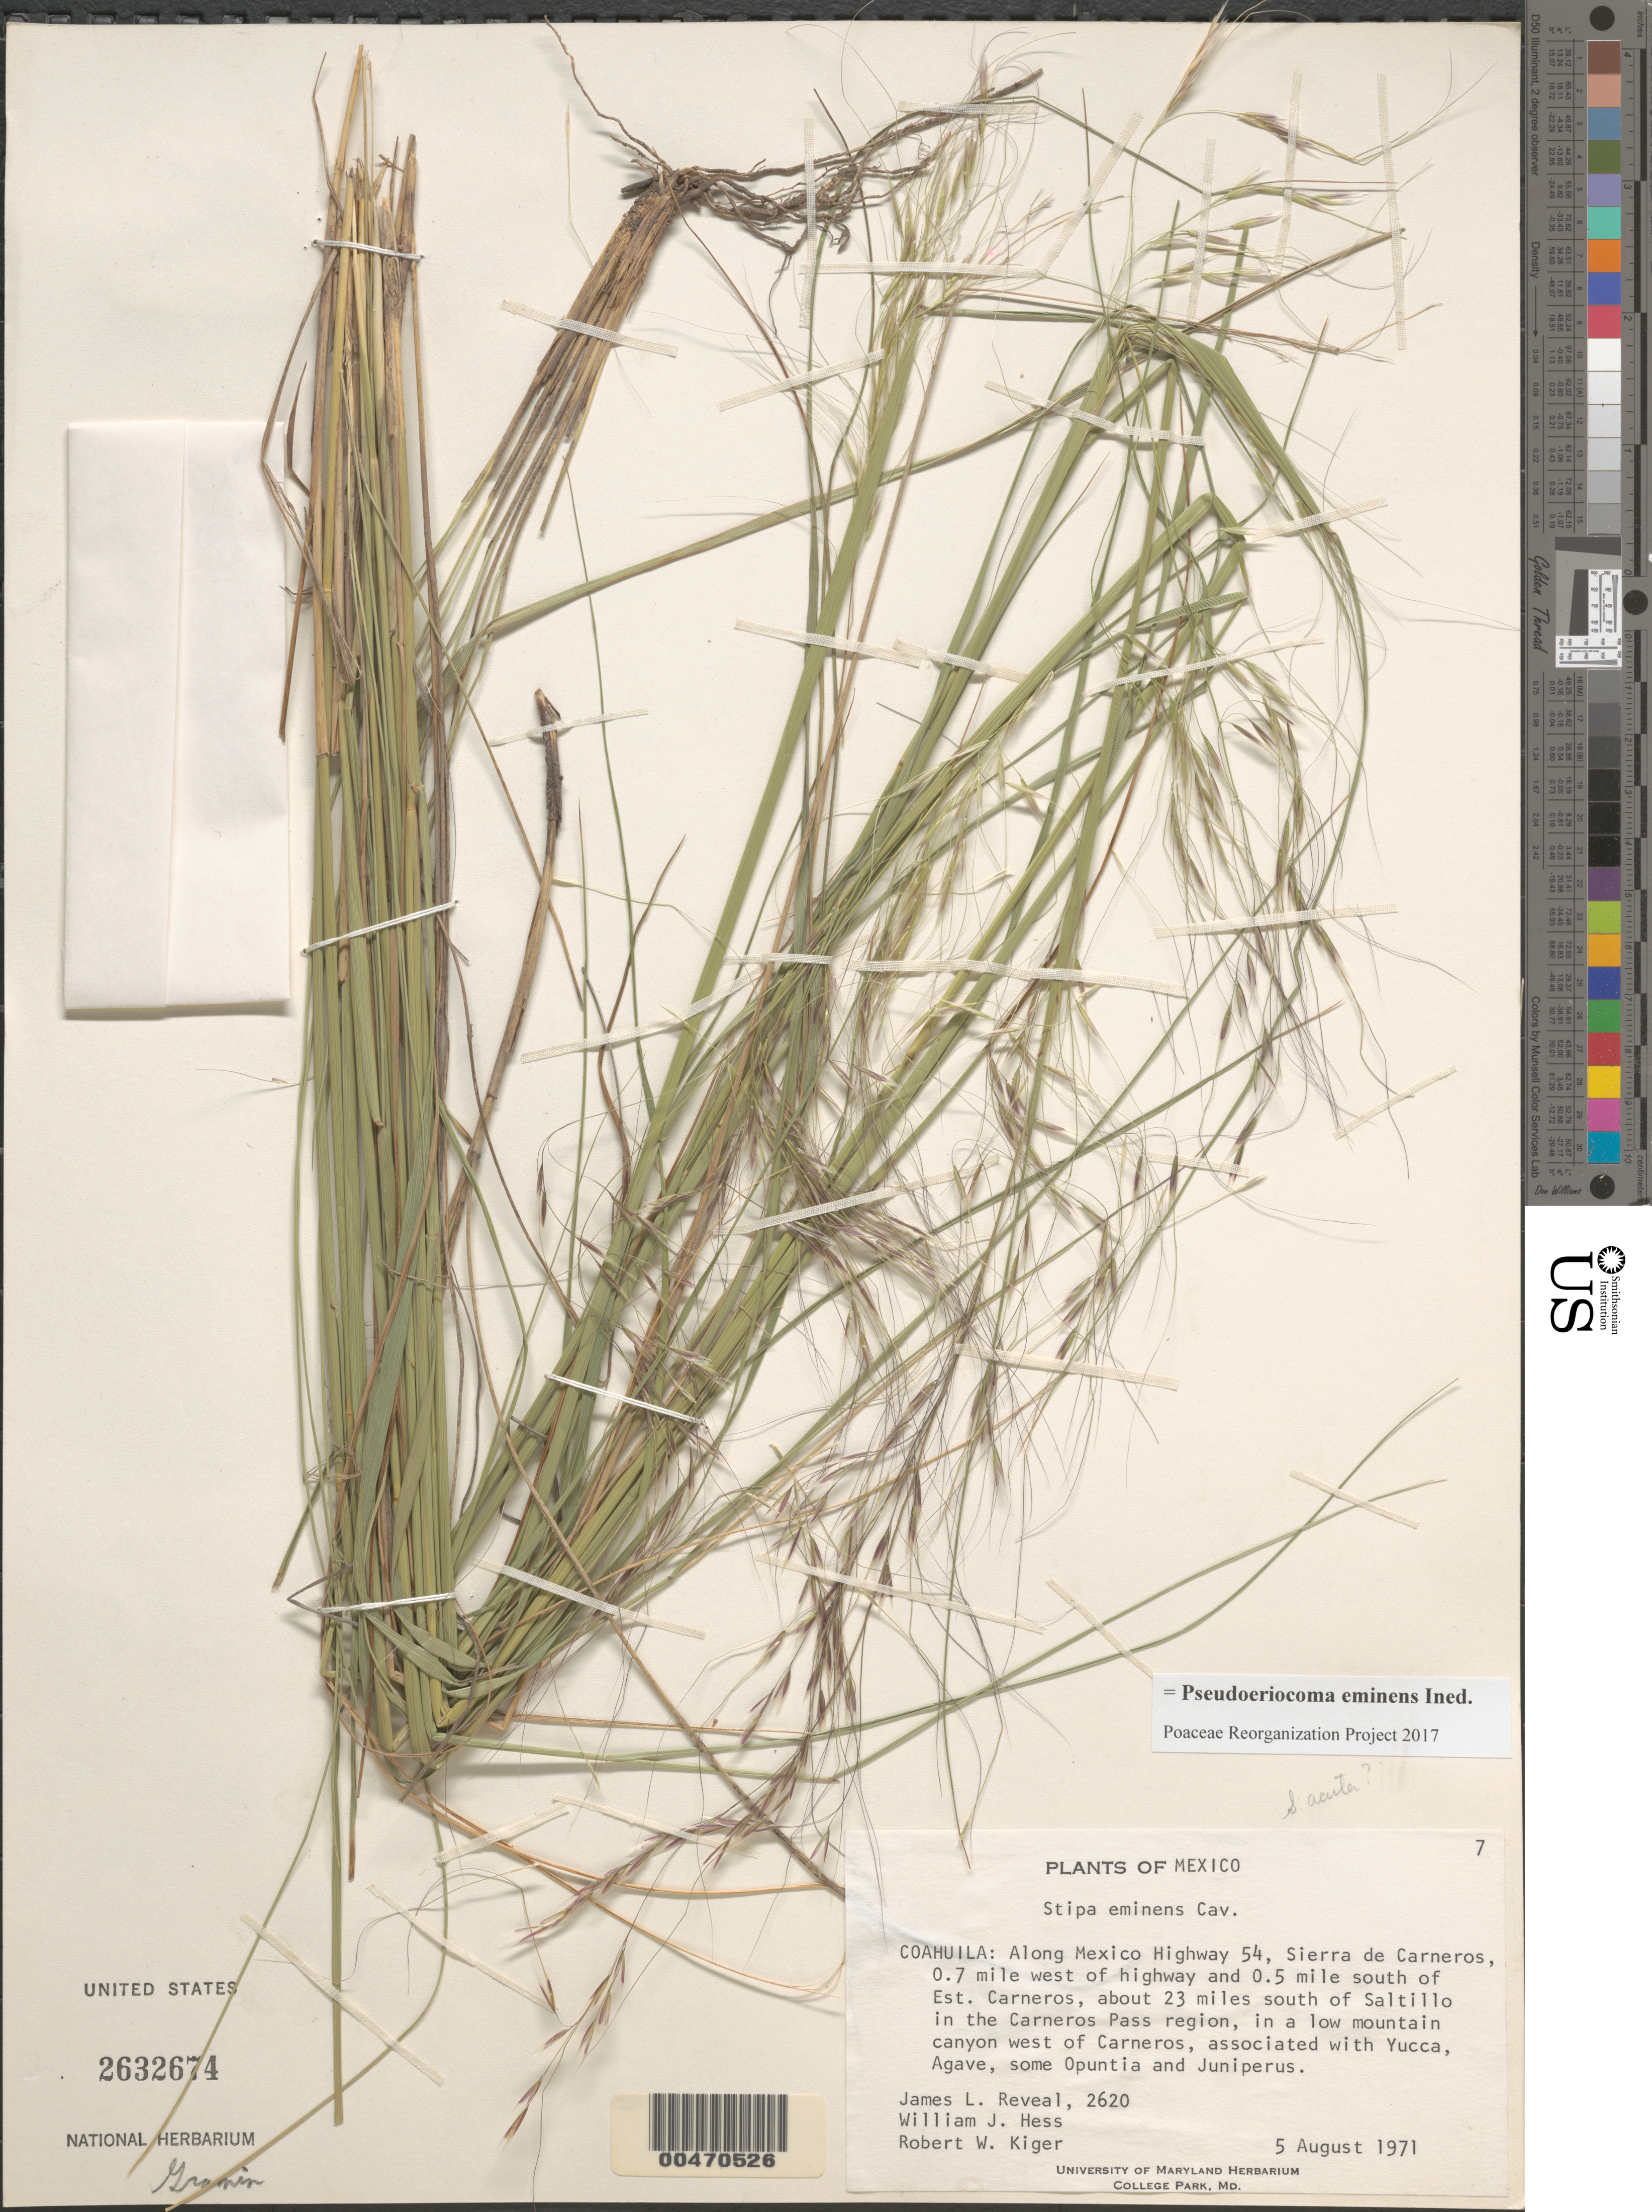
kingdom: Plantae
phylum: Tracheophyta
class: Liliopsida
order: Poales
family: Poaceae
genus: Pseudoeriocoma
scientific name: Pseudoeriocoma eminens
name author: (Cav.) Romasch.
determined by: Poaceae Reorganization Project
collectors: J. L. Reveal, W. Hess & R. Kiger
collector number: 2620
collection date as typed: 5 Aug 1971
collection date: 1971-08-05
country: Mexico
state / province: Coahuila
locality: Along Mex Hwy 54, Sierra de Carneros, 0.7 mi W of hwy & 0.5 mi S of Est. Carneros, 23 mi S of Saltillo in the Carneros Pass R...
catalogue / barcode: US 2632674